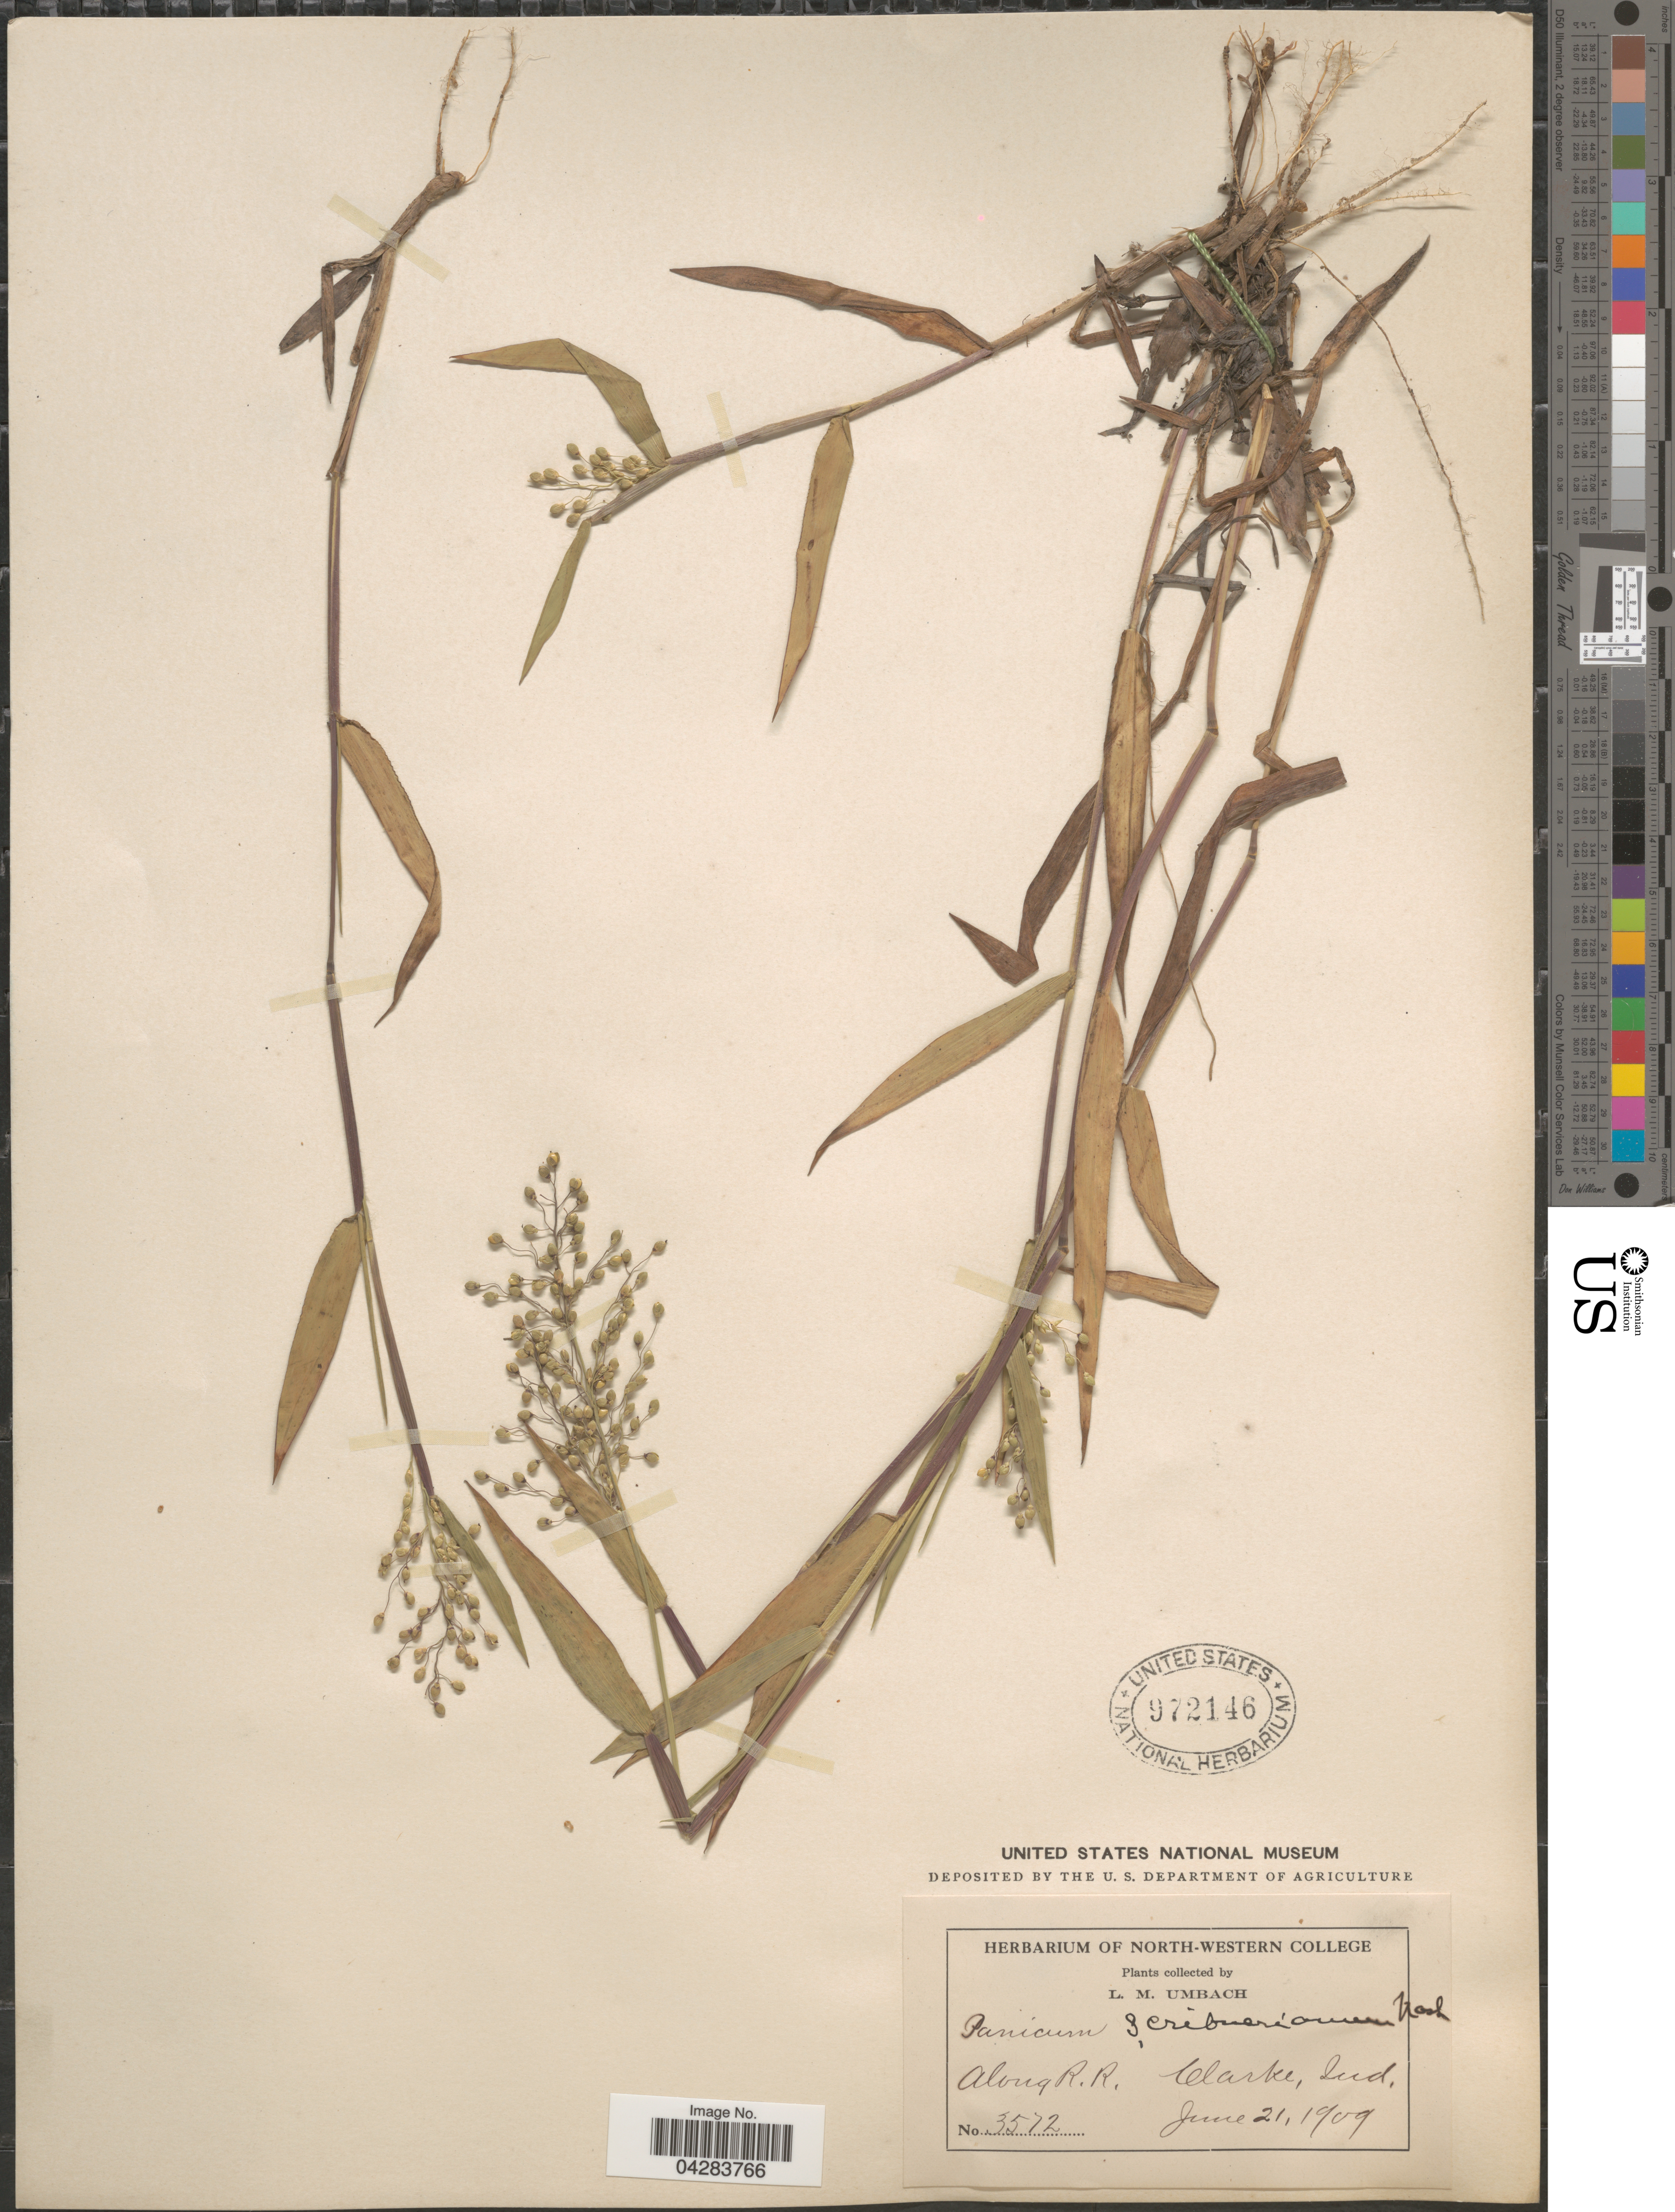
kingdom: Plantae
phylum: Tracheophyta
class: Liliopsida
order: Poales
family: Poaceae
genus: Dichanthelium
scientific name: Dichanthelium oligosanthes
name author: (Schult.) Gould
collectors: L. M. Umbach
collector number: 3572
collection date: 1909-06-21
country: United States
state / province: Indiana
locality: Along R. R. Clarke.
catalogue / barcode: US 972146